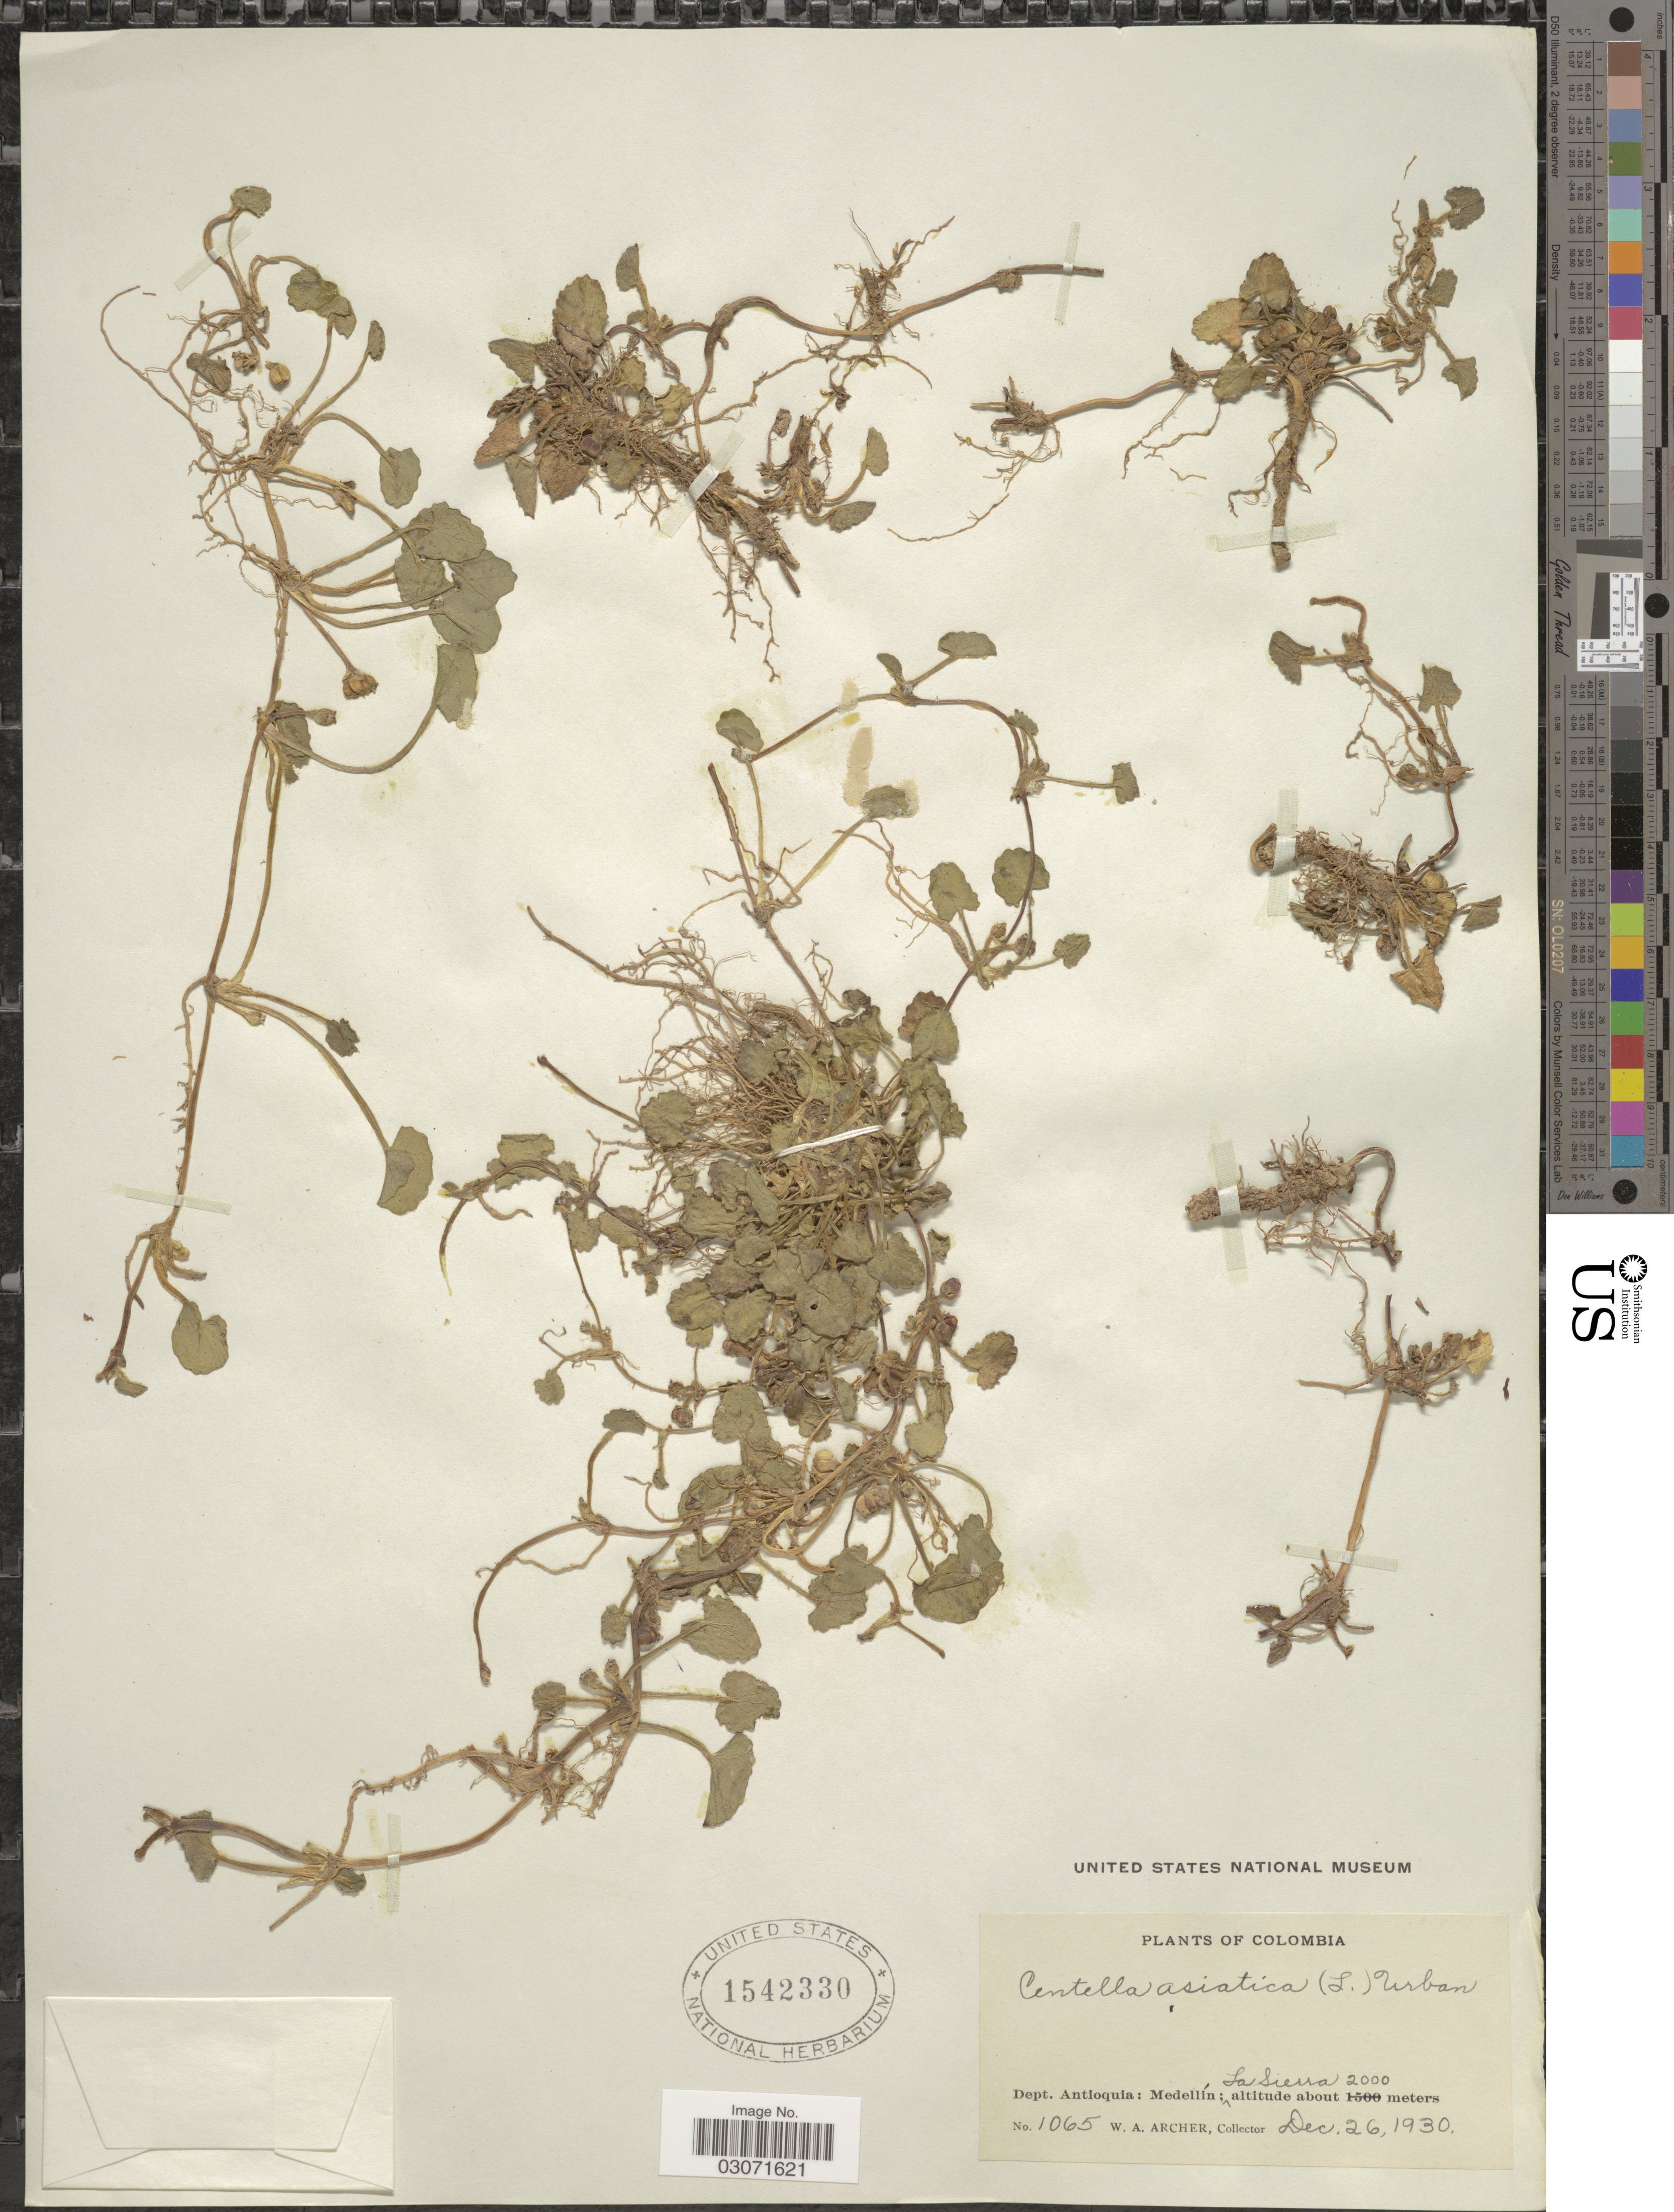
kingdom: Plantae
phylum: Tracheophyta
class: Magnoliopsida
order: Apiales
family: Apiaceae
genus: Centella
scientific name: Centella erecta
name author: (L. f.) Fernald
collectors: W. Archer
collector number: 1065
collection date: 1930-12-26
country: Colombia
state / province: Antioquia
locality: Dept. Antioquia: Medellín: La Sierra.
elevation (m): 2000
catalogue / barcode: US 1542330